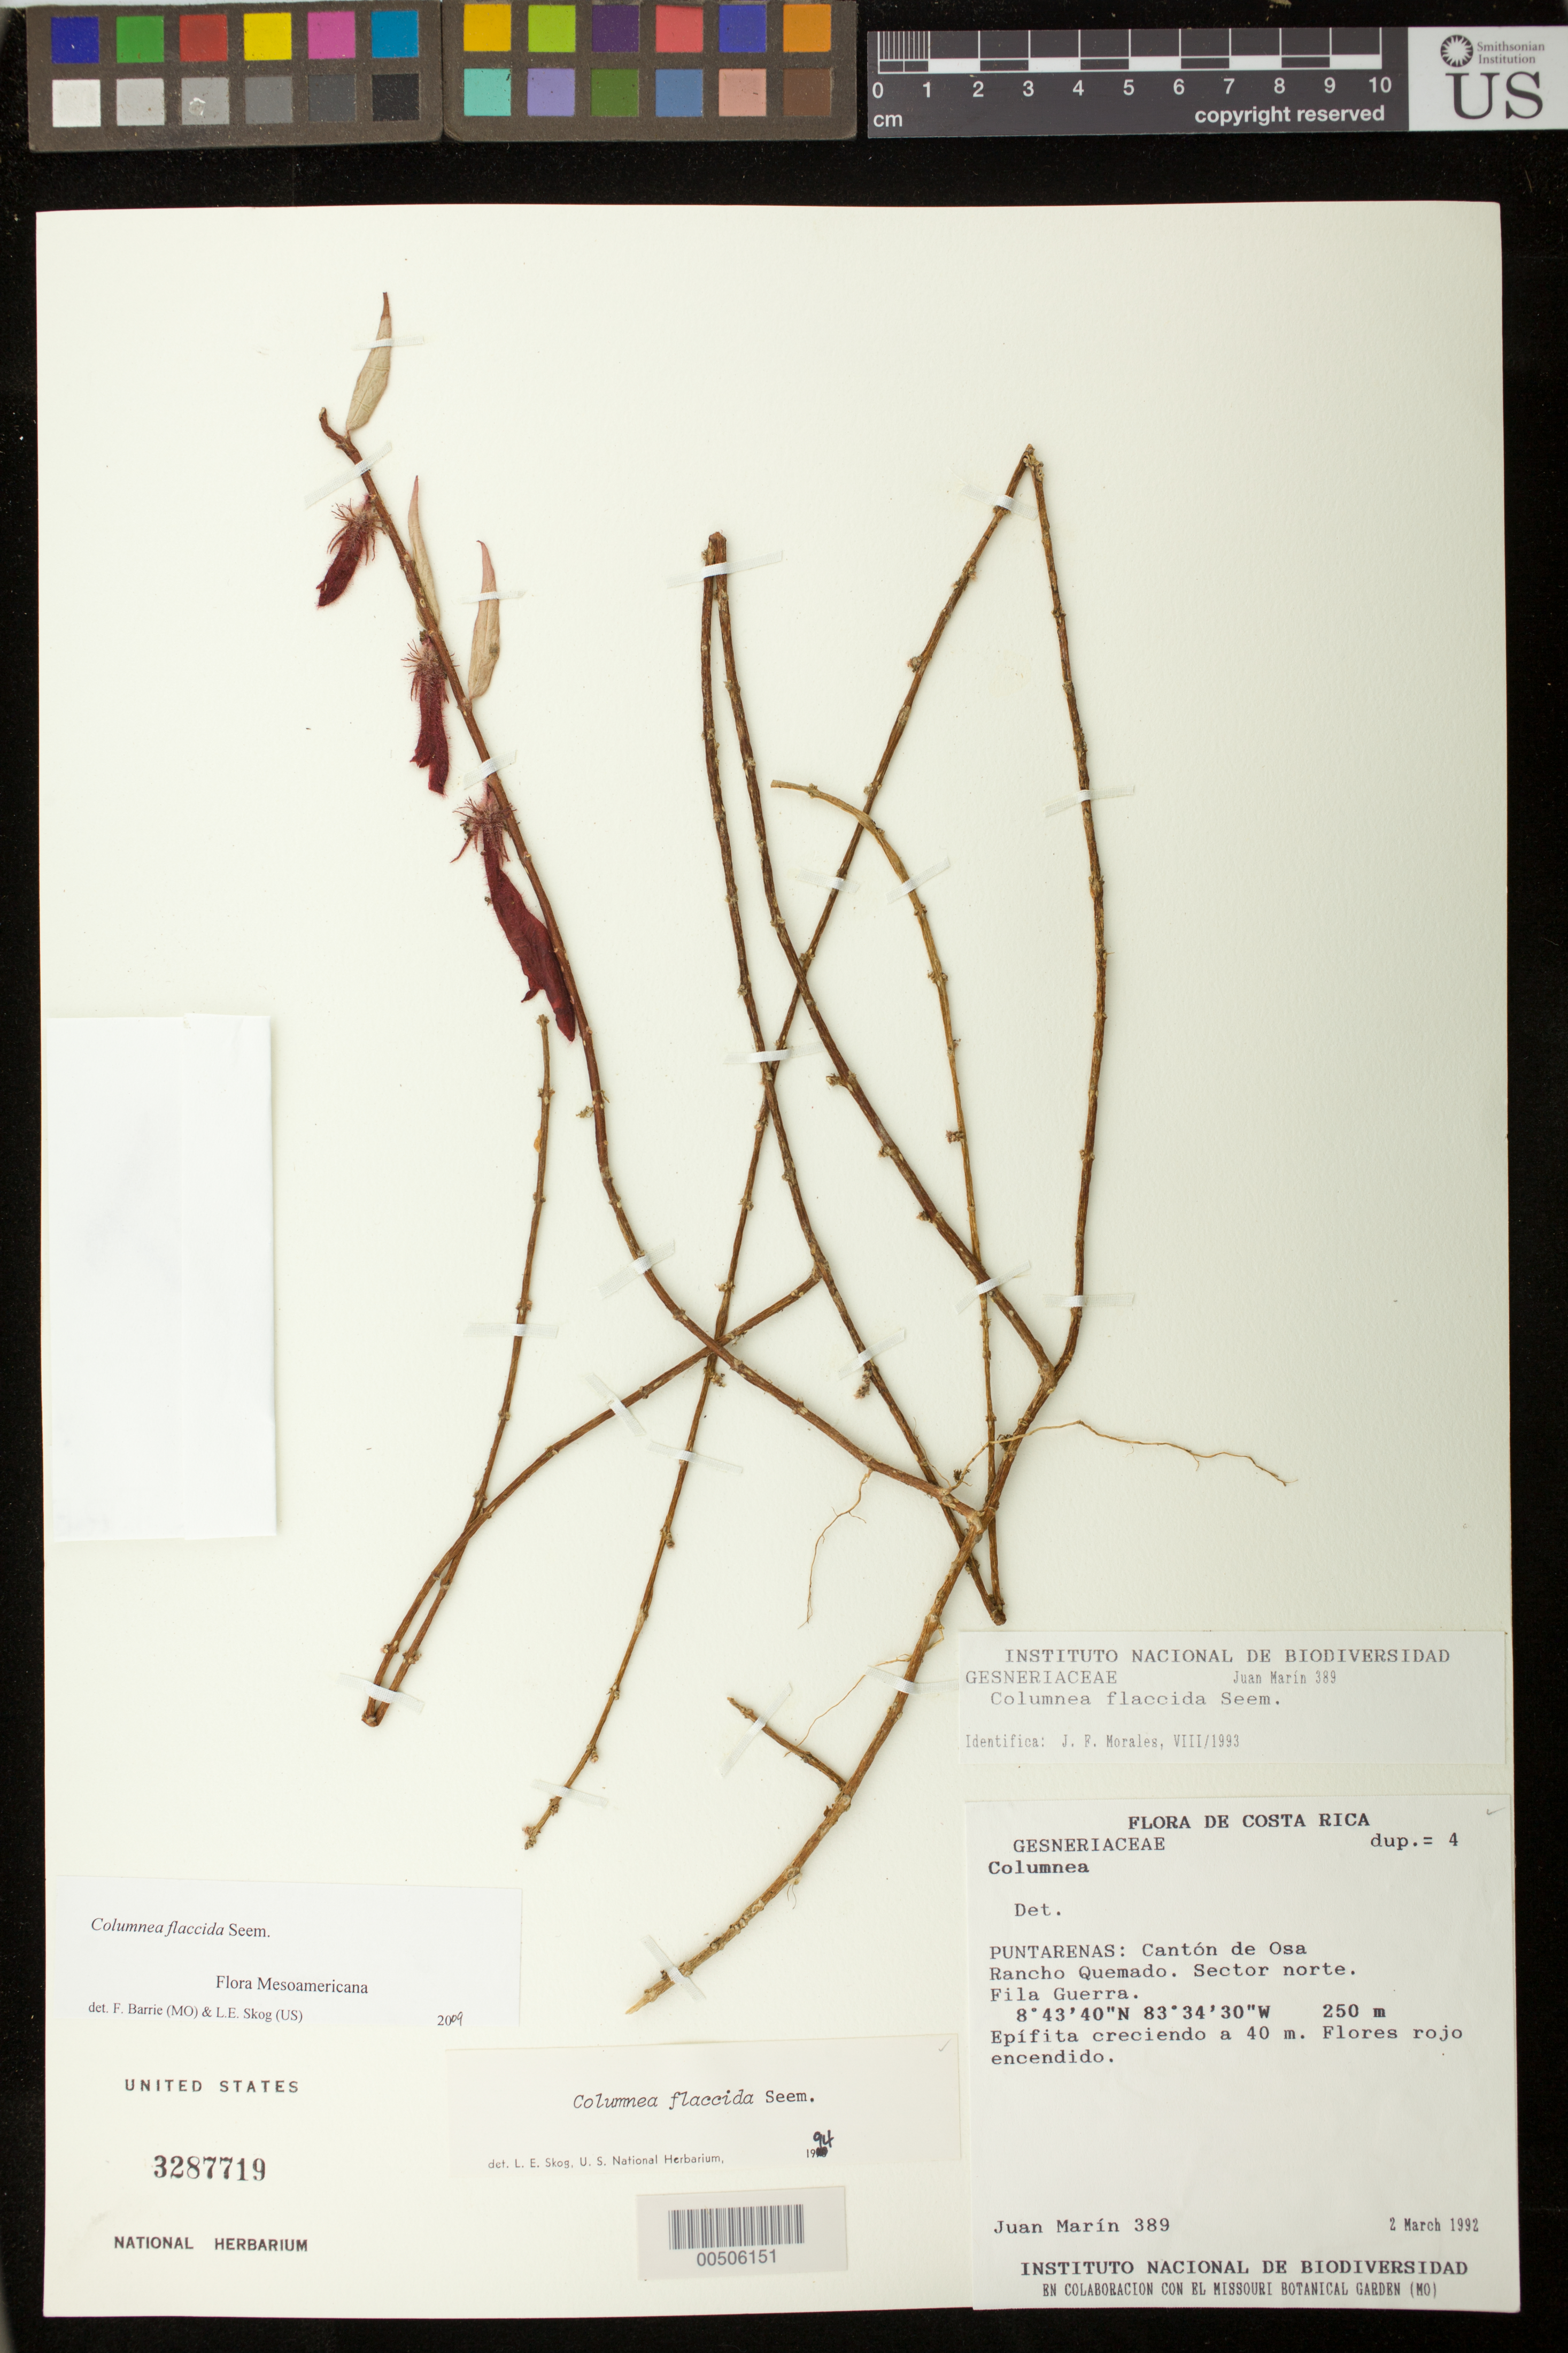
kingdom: Plantae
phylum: Tracheophyta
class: Magnoliopsida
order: Lamiales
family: Gesneriaceae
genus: Columnea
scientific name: Columnea flaccida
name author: Seem.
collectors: J. Marín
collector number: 389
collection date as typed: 02 Mar 1992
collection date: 1992-03-02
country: Costa Rica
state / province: Puntarenas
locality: Cantón Osa, Dist. Sierpe, Rancho Quemado. Sector norte. Fila Guerra.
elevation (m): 250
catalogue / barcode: US 3287719